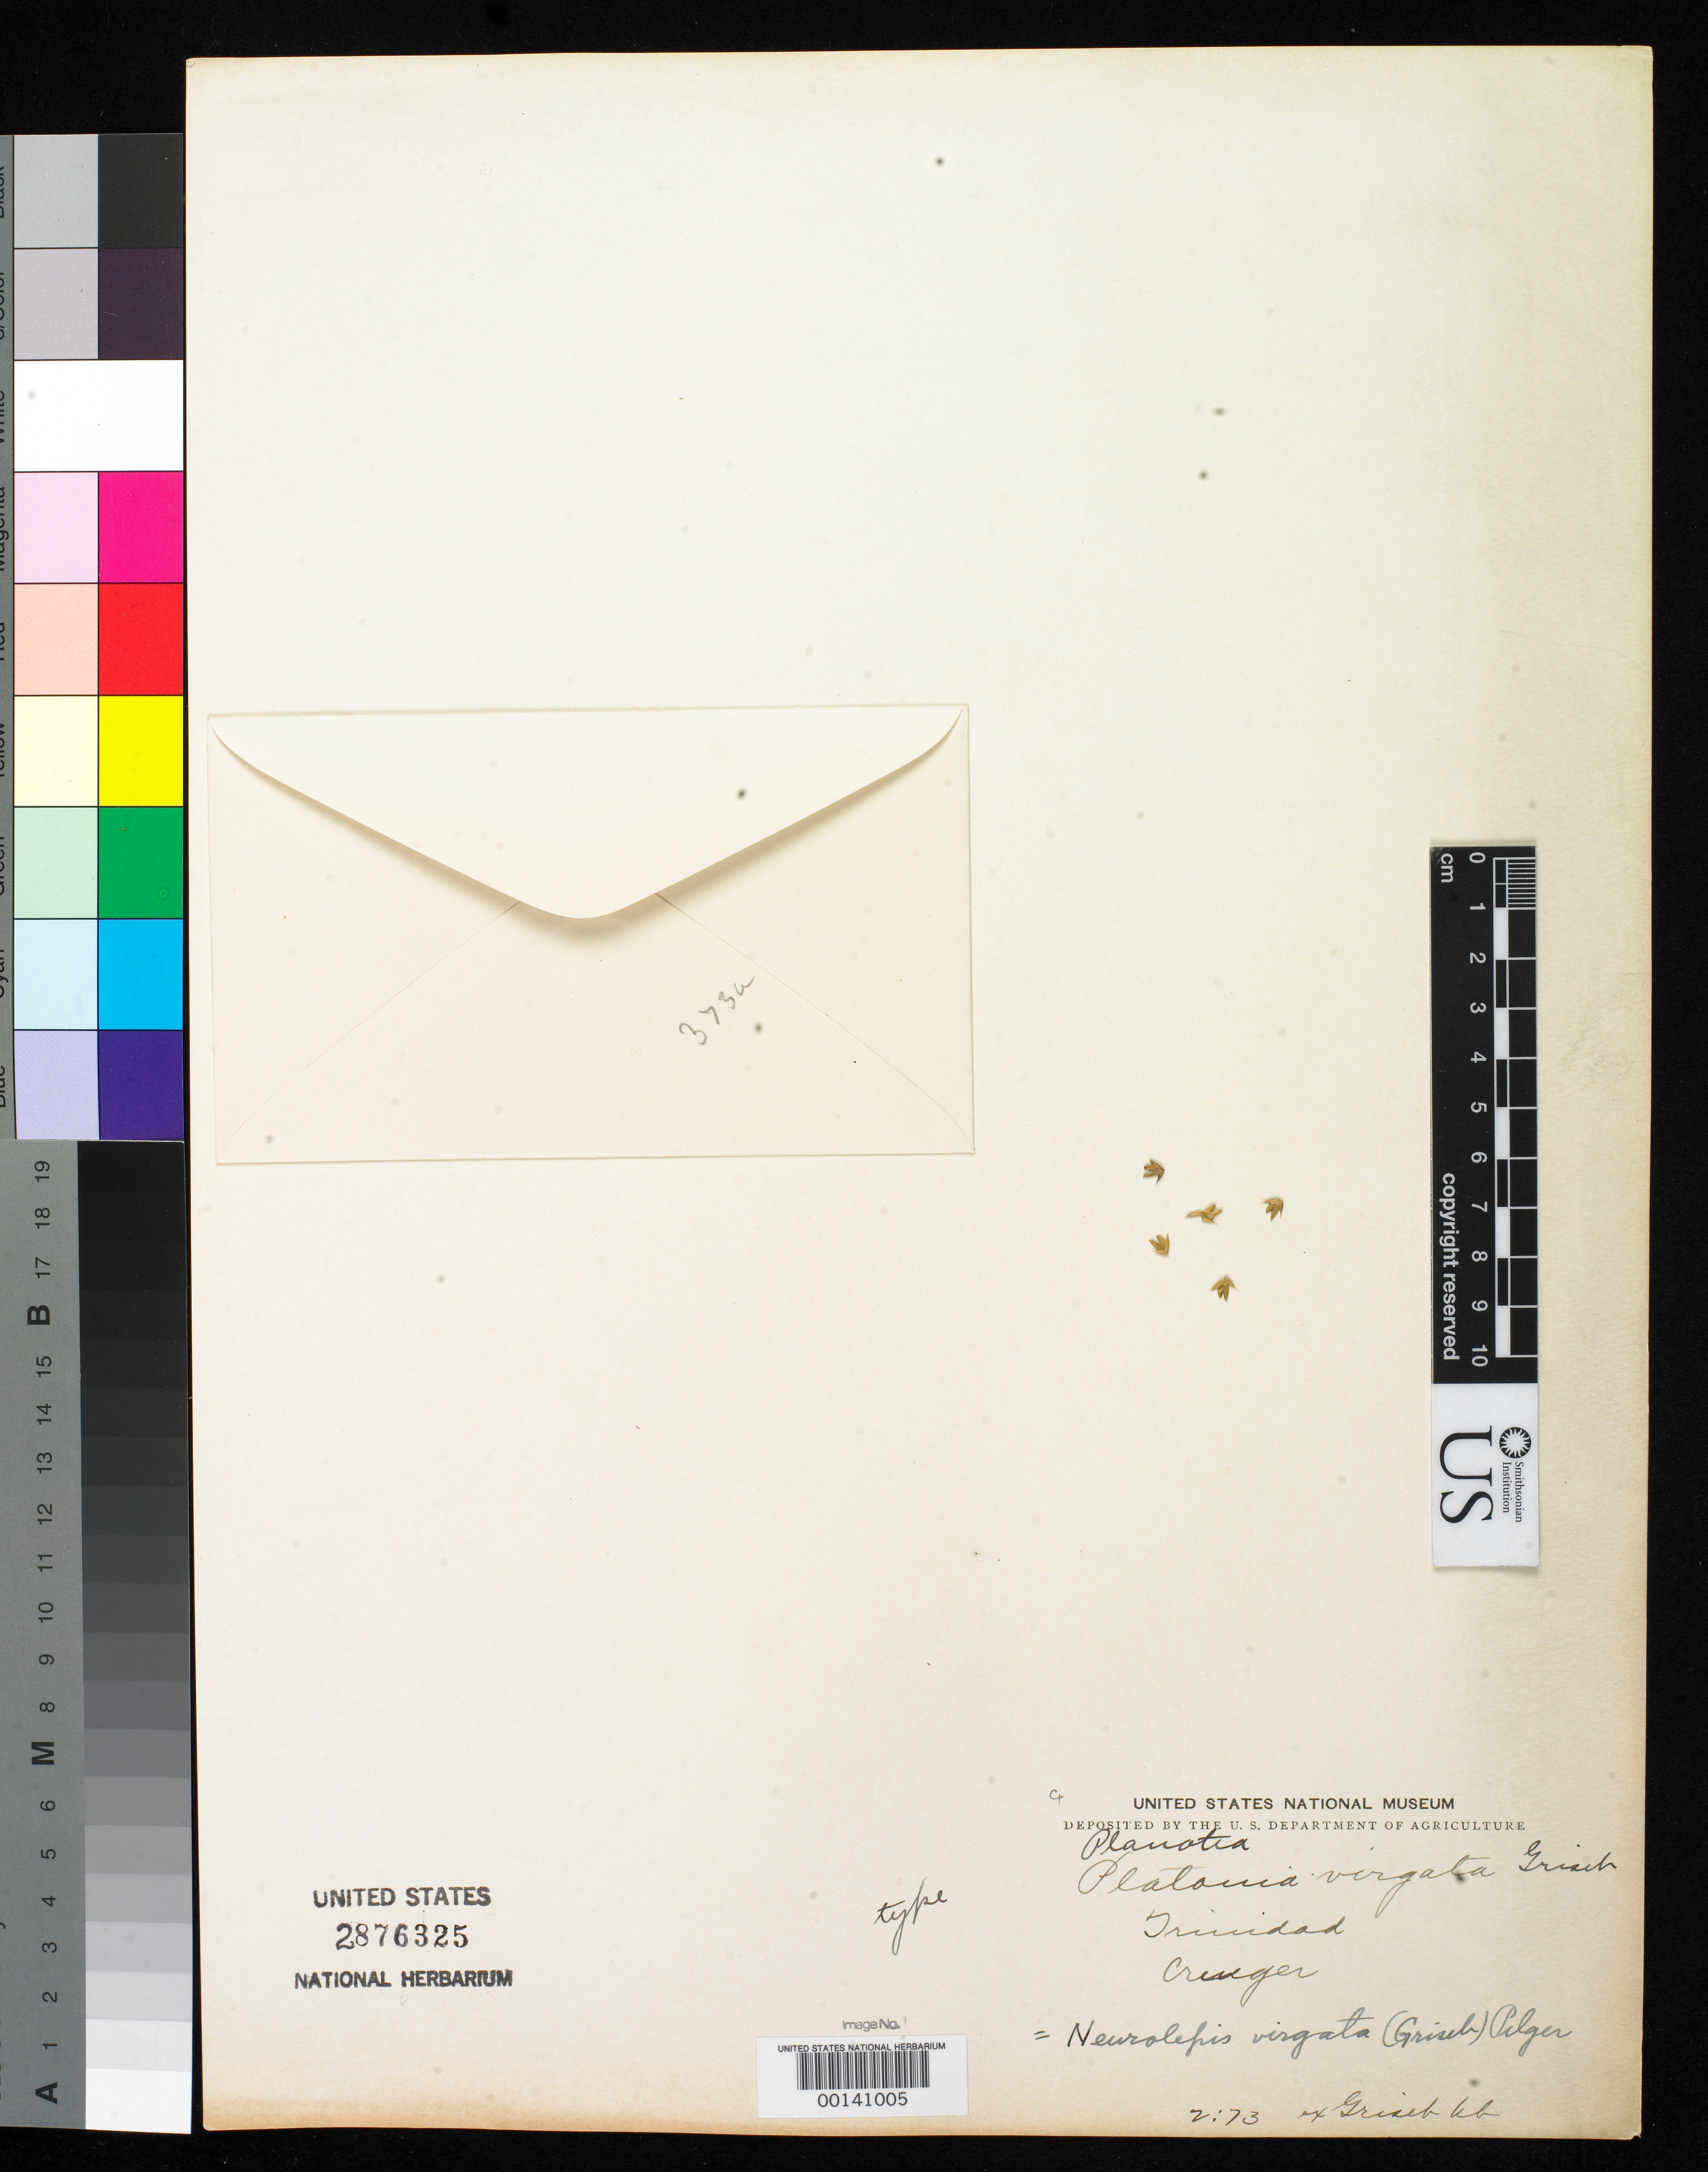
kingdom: Plantae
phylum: Tracheophyta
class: Liliopsida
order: Poales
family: Poaceae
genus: Planotia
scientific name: Planotia virgata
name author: Munro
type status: Type Material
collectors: H. Crueger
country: Trinidad and Tobago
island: Trinidad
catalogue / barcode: US 2876325